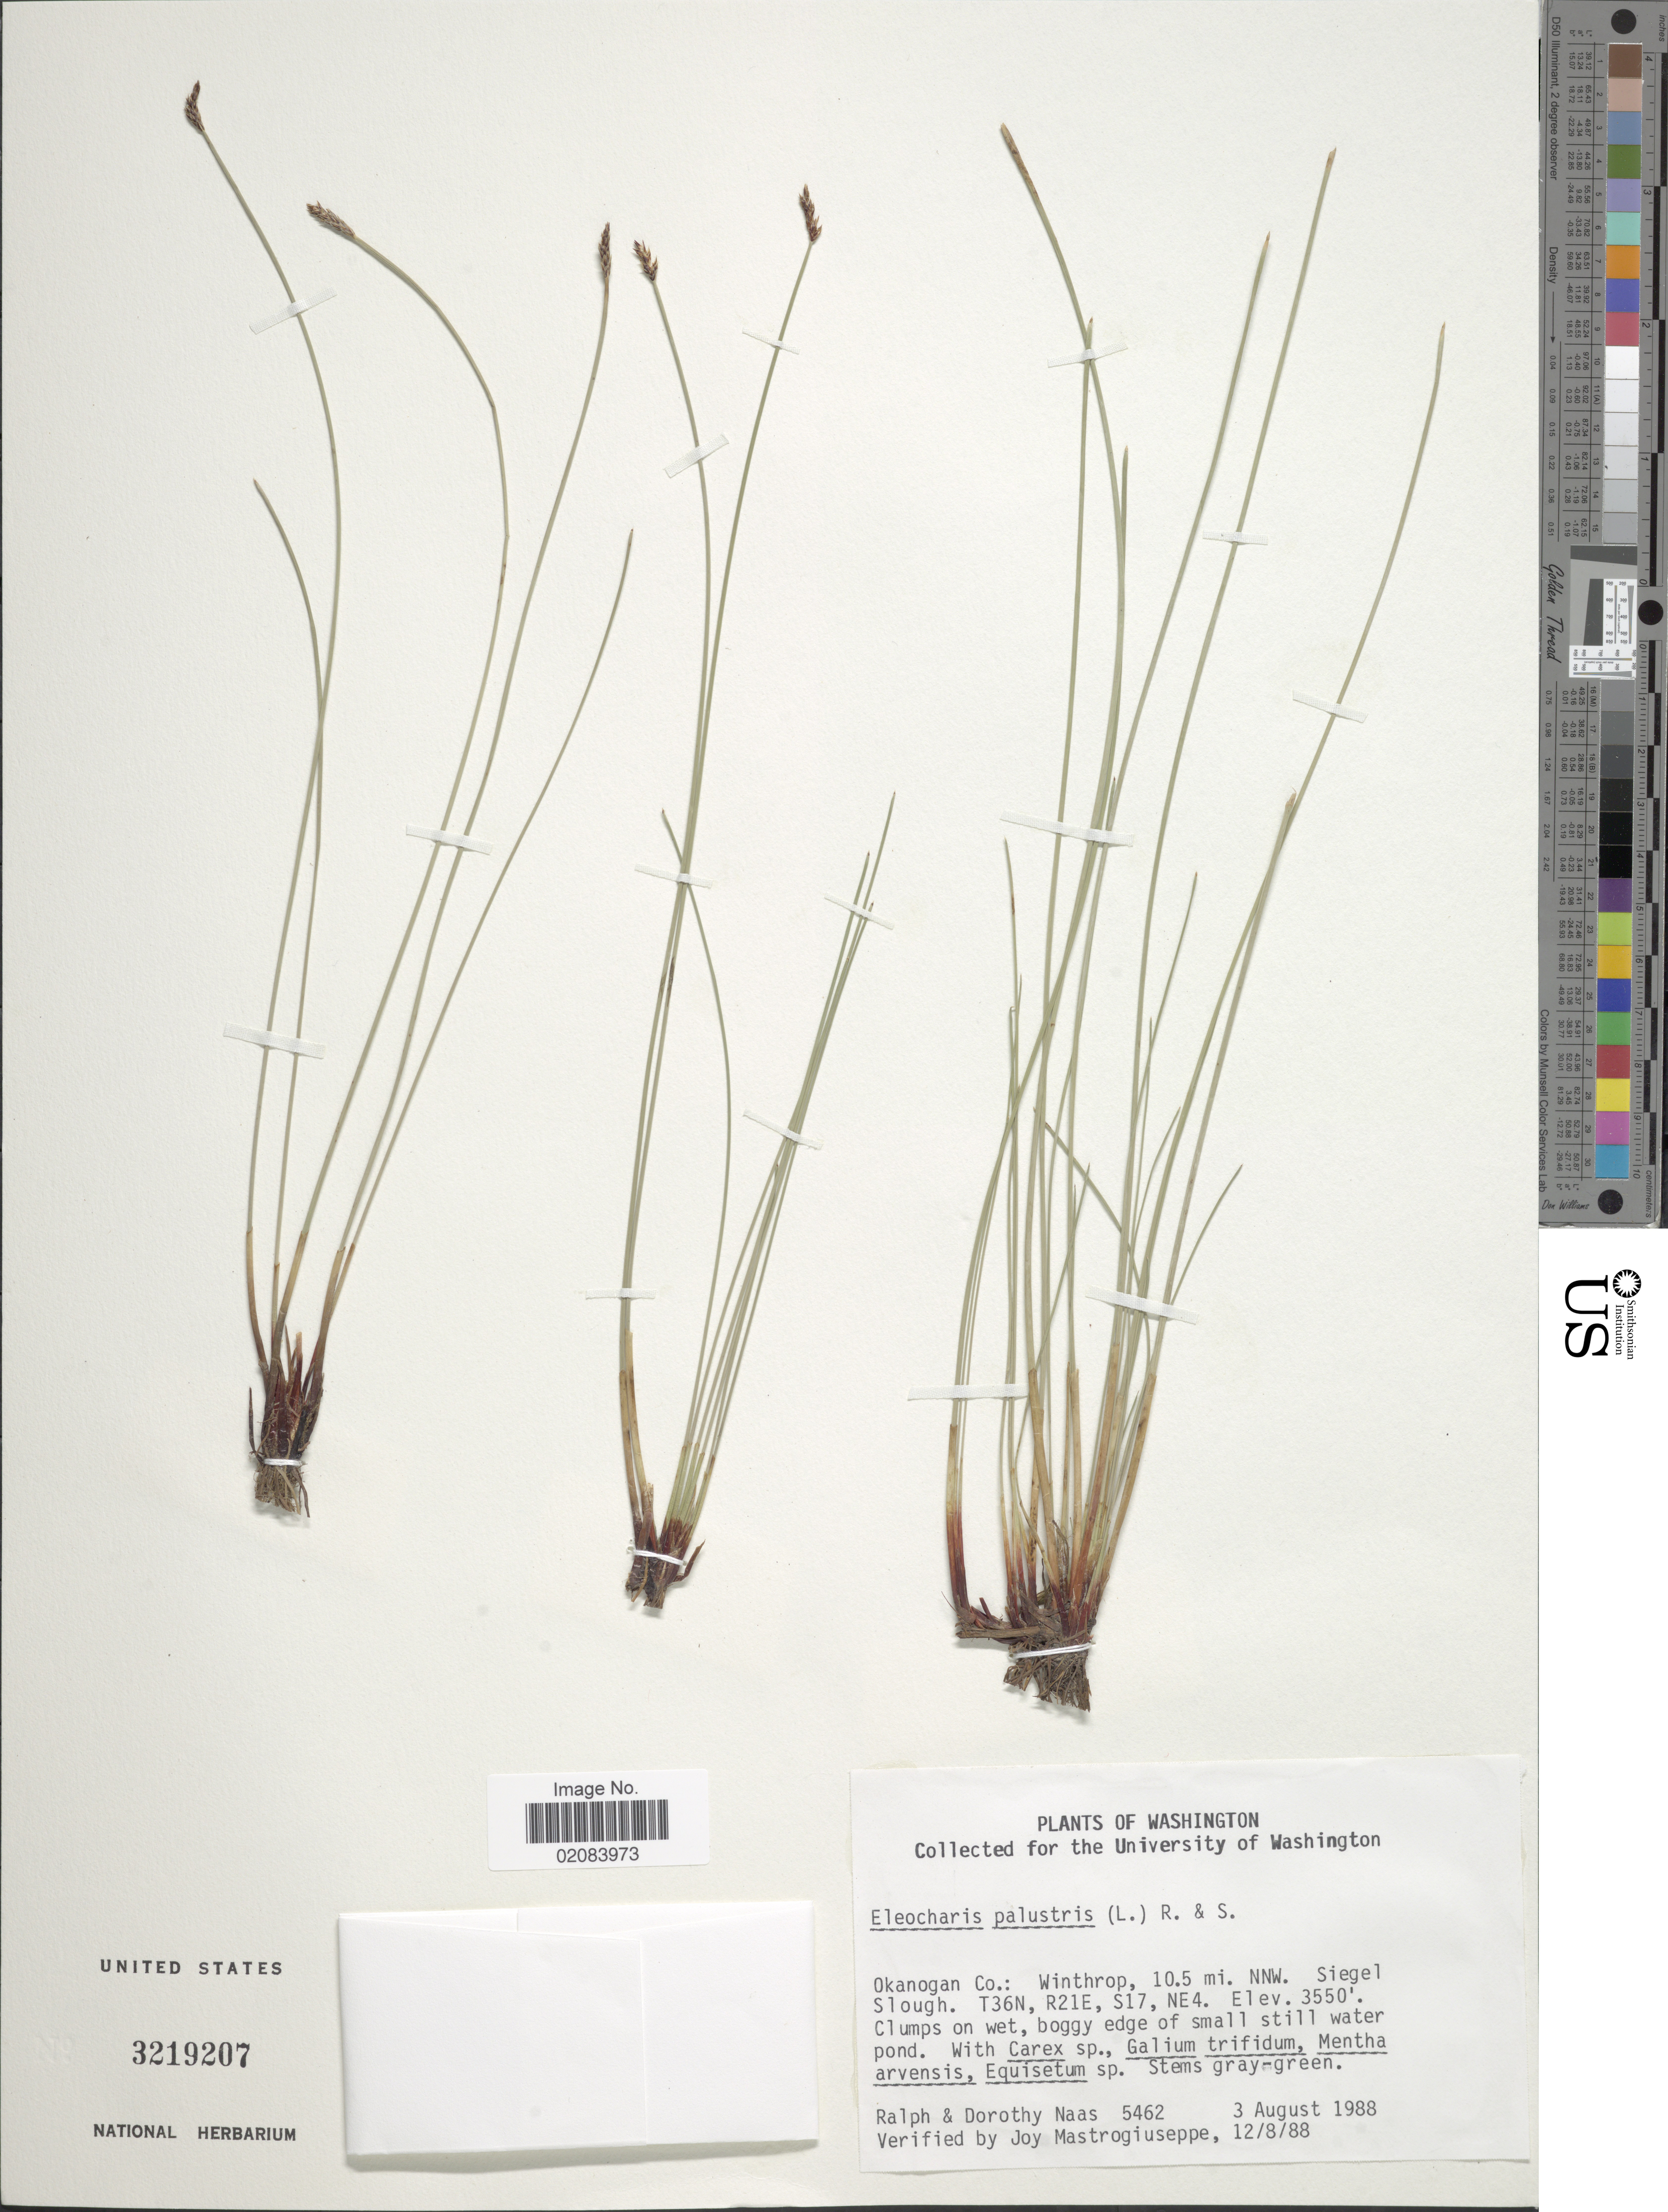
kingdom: Plantae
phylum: Tracheophyta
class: Liliopsida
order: Poales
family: Cyperaceae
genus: Eleocharis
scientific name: Eleocharis palustris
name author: (L.) Roem. & Schult.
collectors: R. Naas & D. Naas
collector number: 5462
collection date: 1988-08-03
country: United States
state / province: Washington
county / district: Okanogan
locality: Okanogan Co.: Winthrop, 10.5 mi. NNW. Siegel Slough. T36N, R21E, S17, NE4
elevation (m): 1082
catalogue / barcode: US 3219207